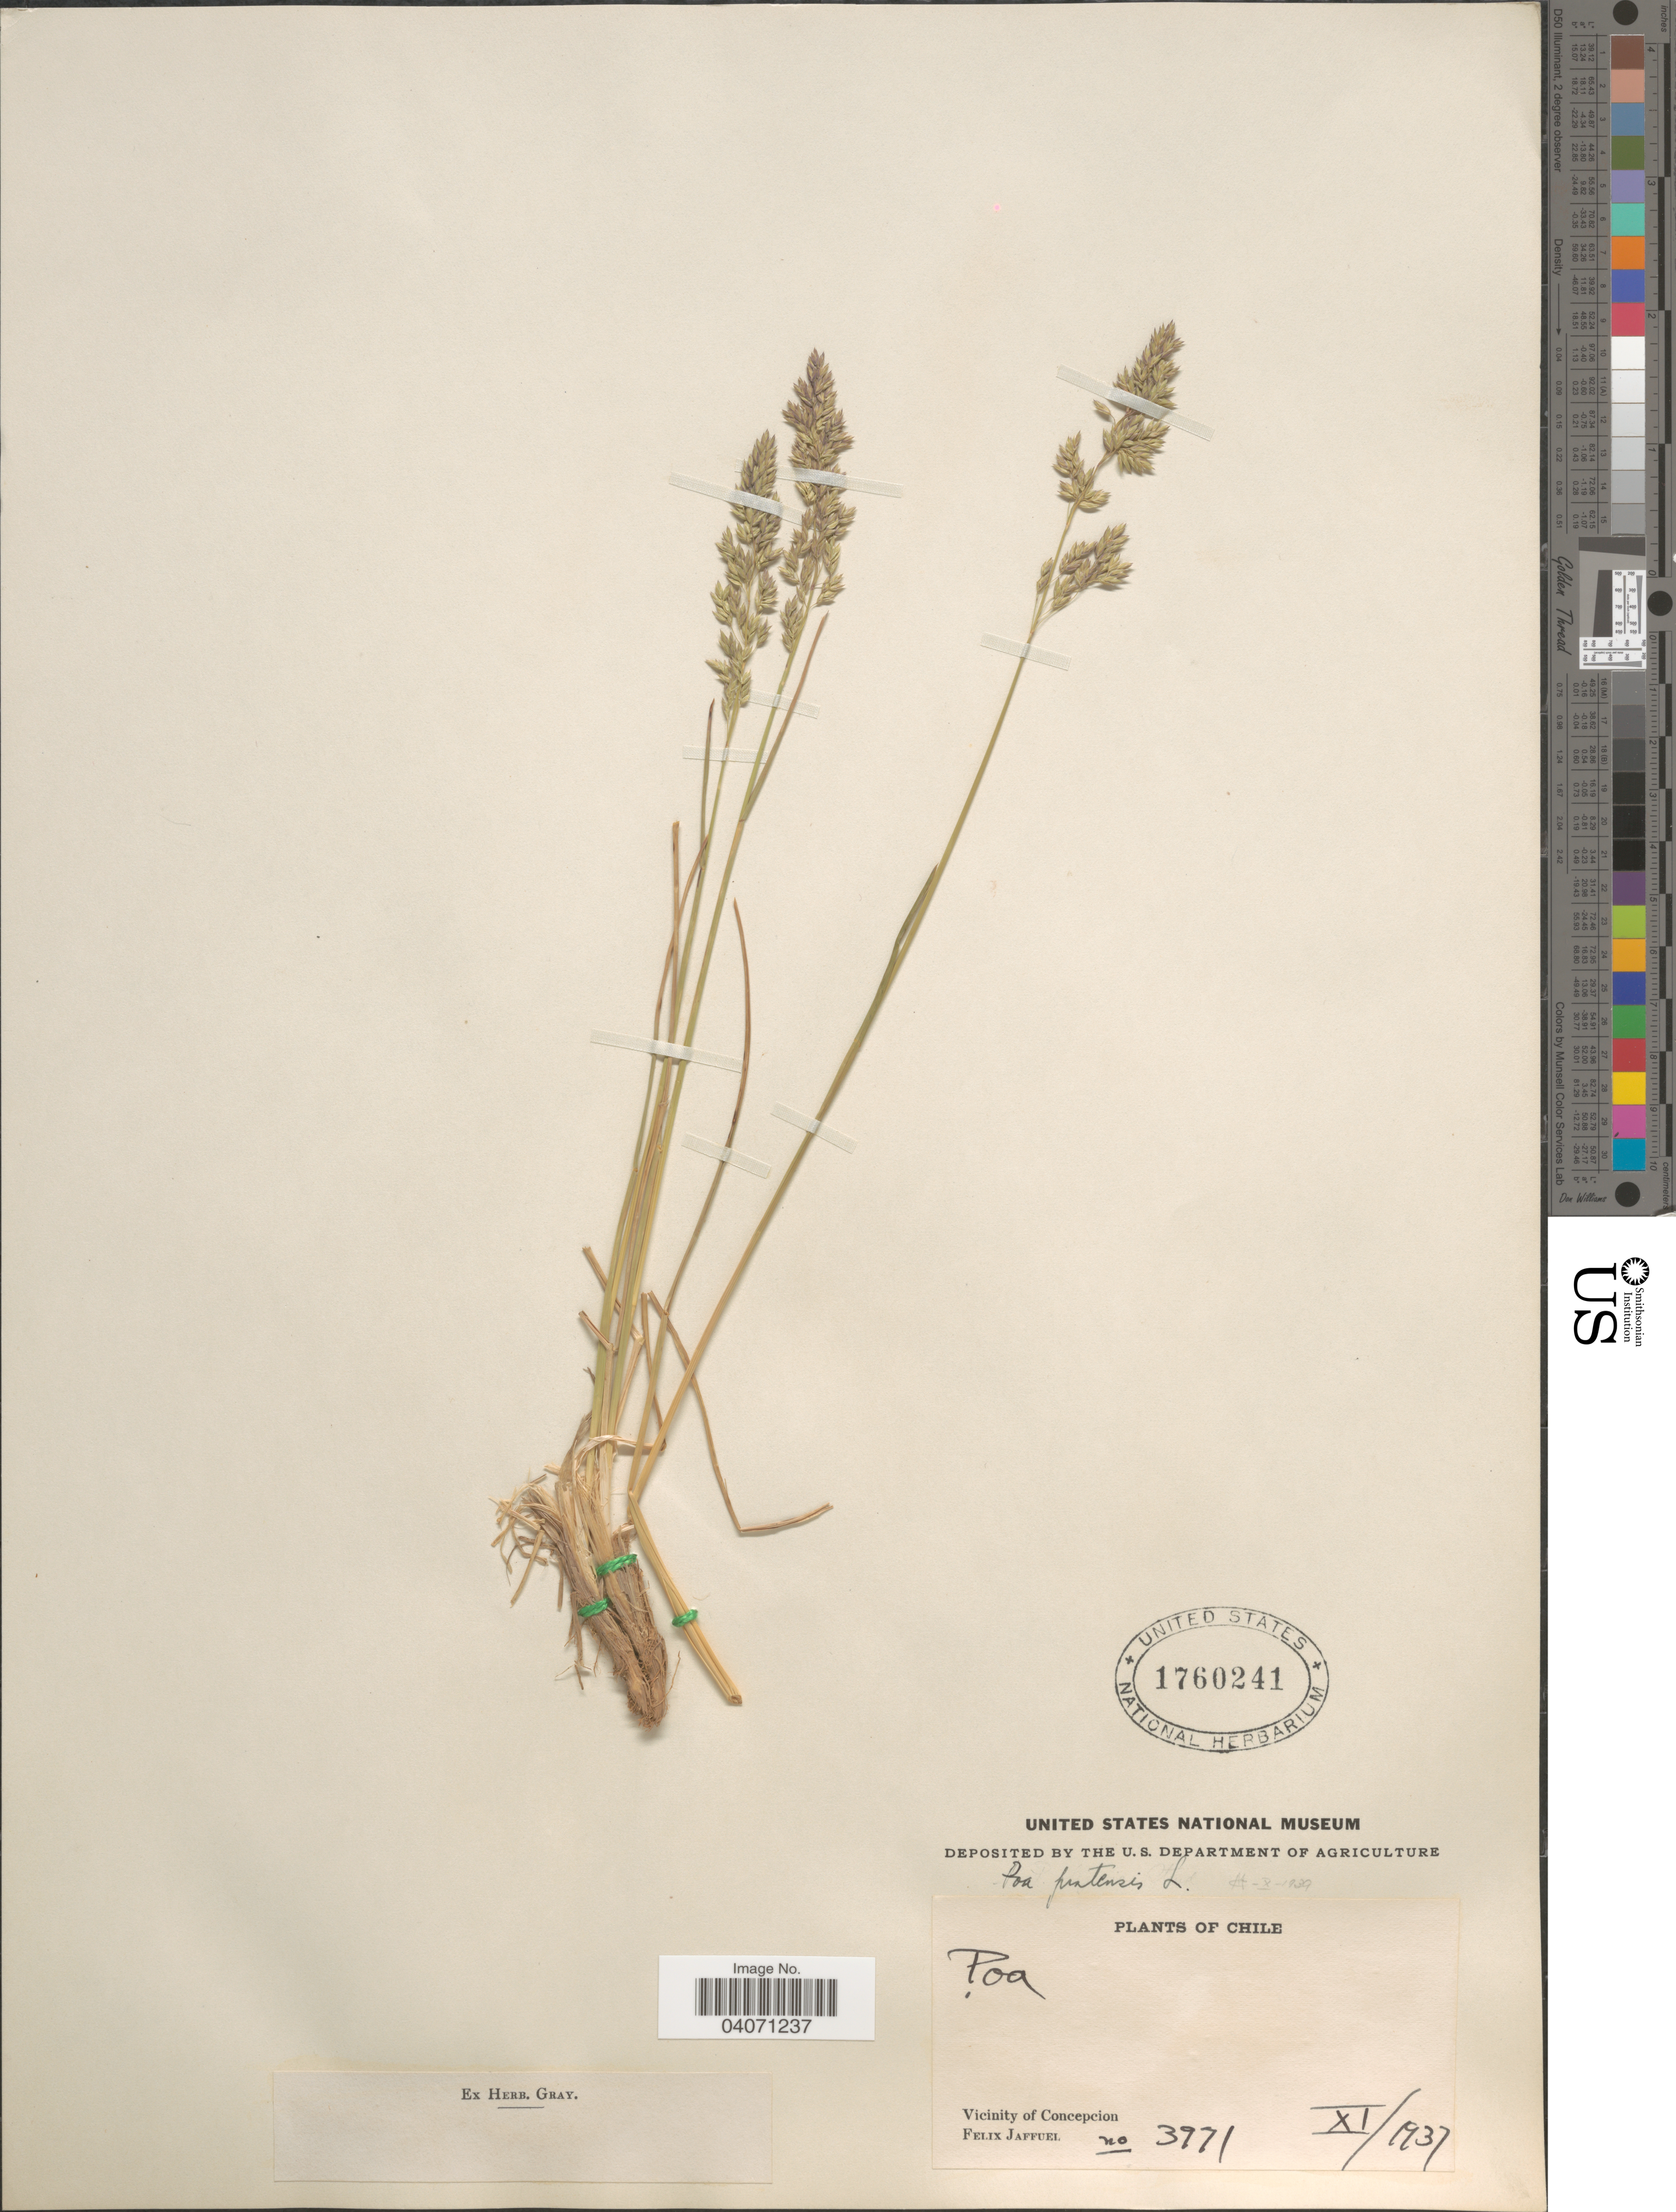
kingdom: Plantae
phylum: Tracheophyta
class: Liliopsida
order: Poales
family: Poaceae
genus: Poa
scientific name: Poa pratensis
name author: L.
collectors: F. Jaffuel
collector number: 3971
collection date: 1937-11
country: Chile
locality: Vicinity of Concepcion.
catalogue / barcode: US 1760241